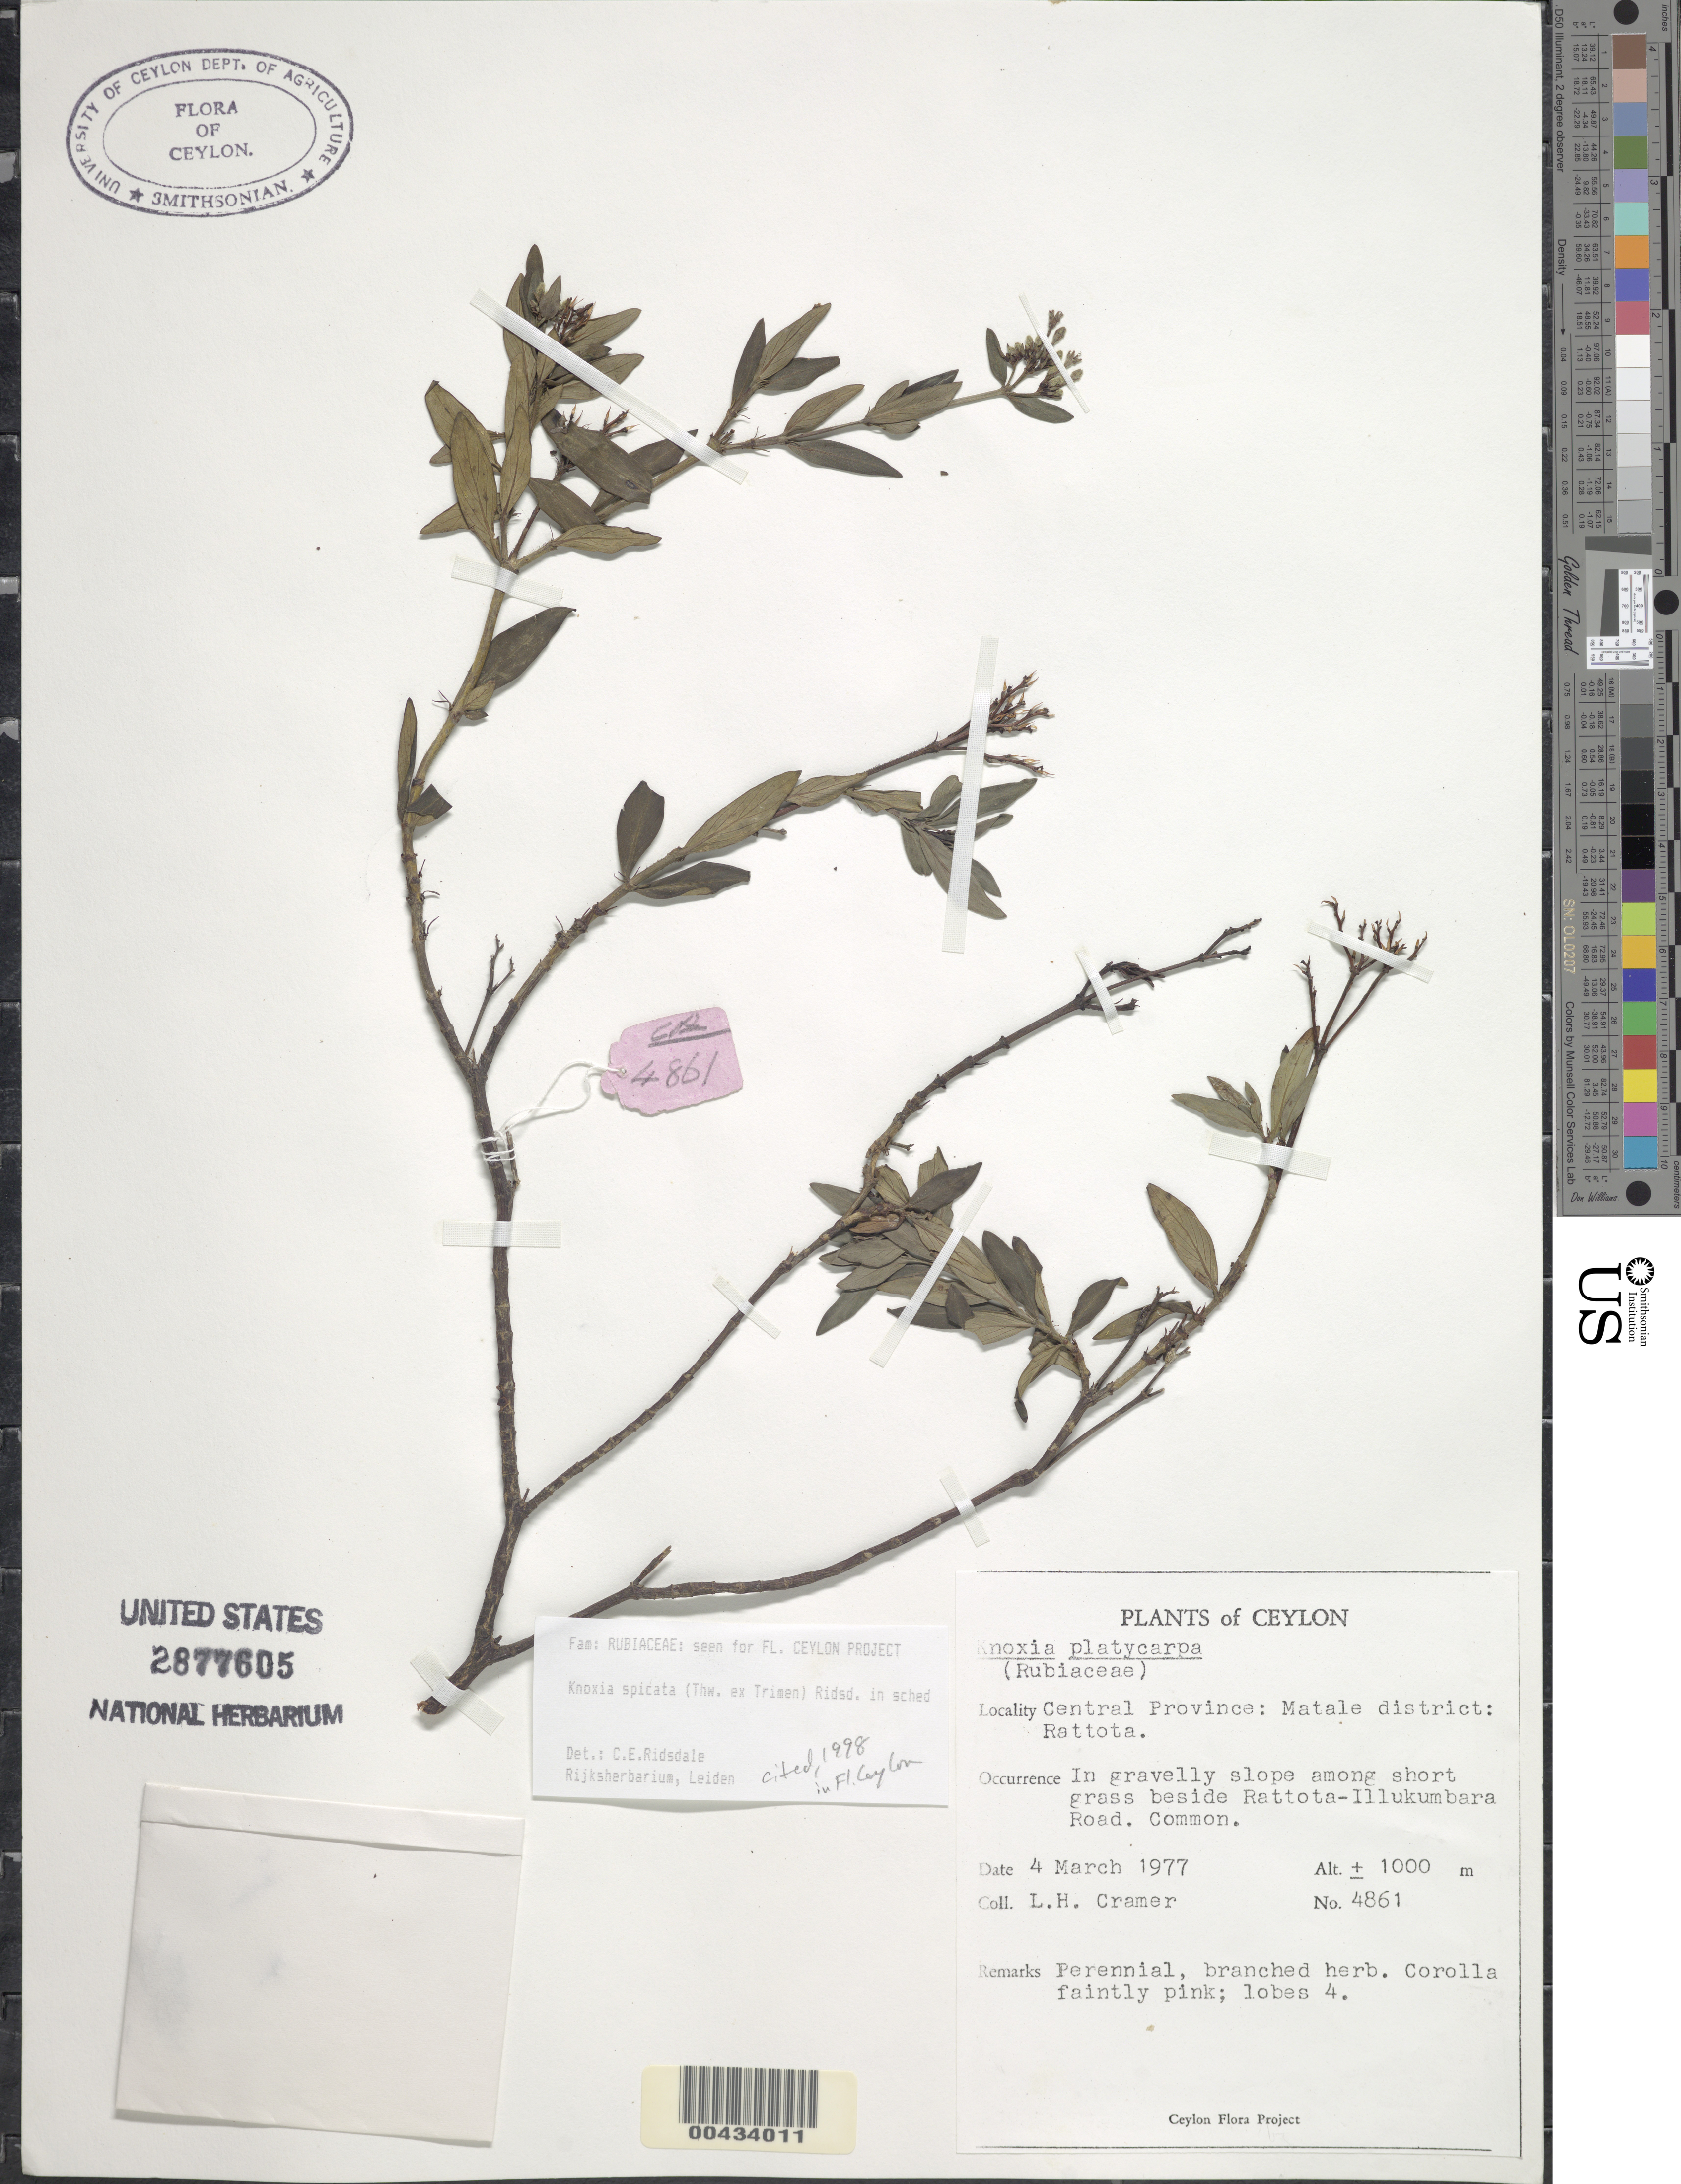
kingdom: Plantae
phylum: Tracheophyta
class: Magnoliopsida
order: Gentianales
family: Rubiaceae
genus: Knoxia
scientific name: Knoxia spicata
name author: (Thwaites ex Trimen) Ridsdale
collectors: L. H. Cramer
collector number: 4861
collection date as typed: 04 Mar 1977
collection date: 1977-03-04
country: Sri Lanka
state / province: Central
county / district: Matale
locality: Rattota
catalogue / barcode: US 2877605